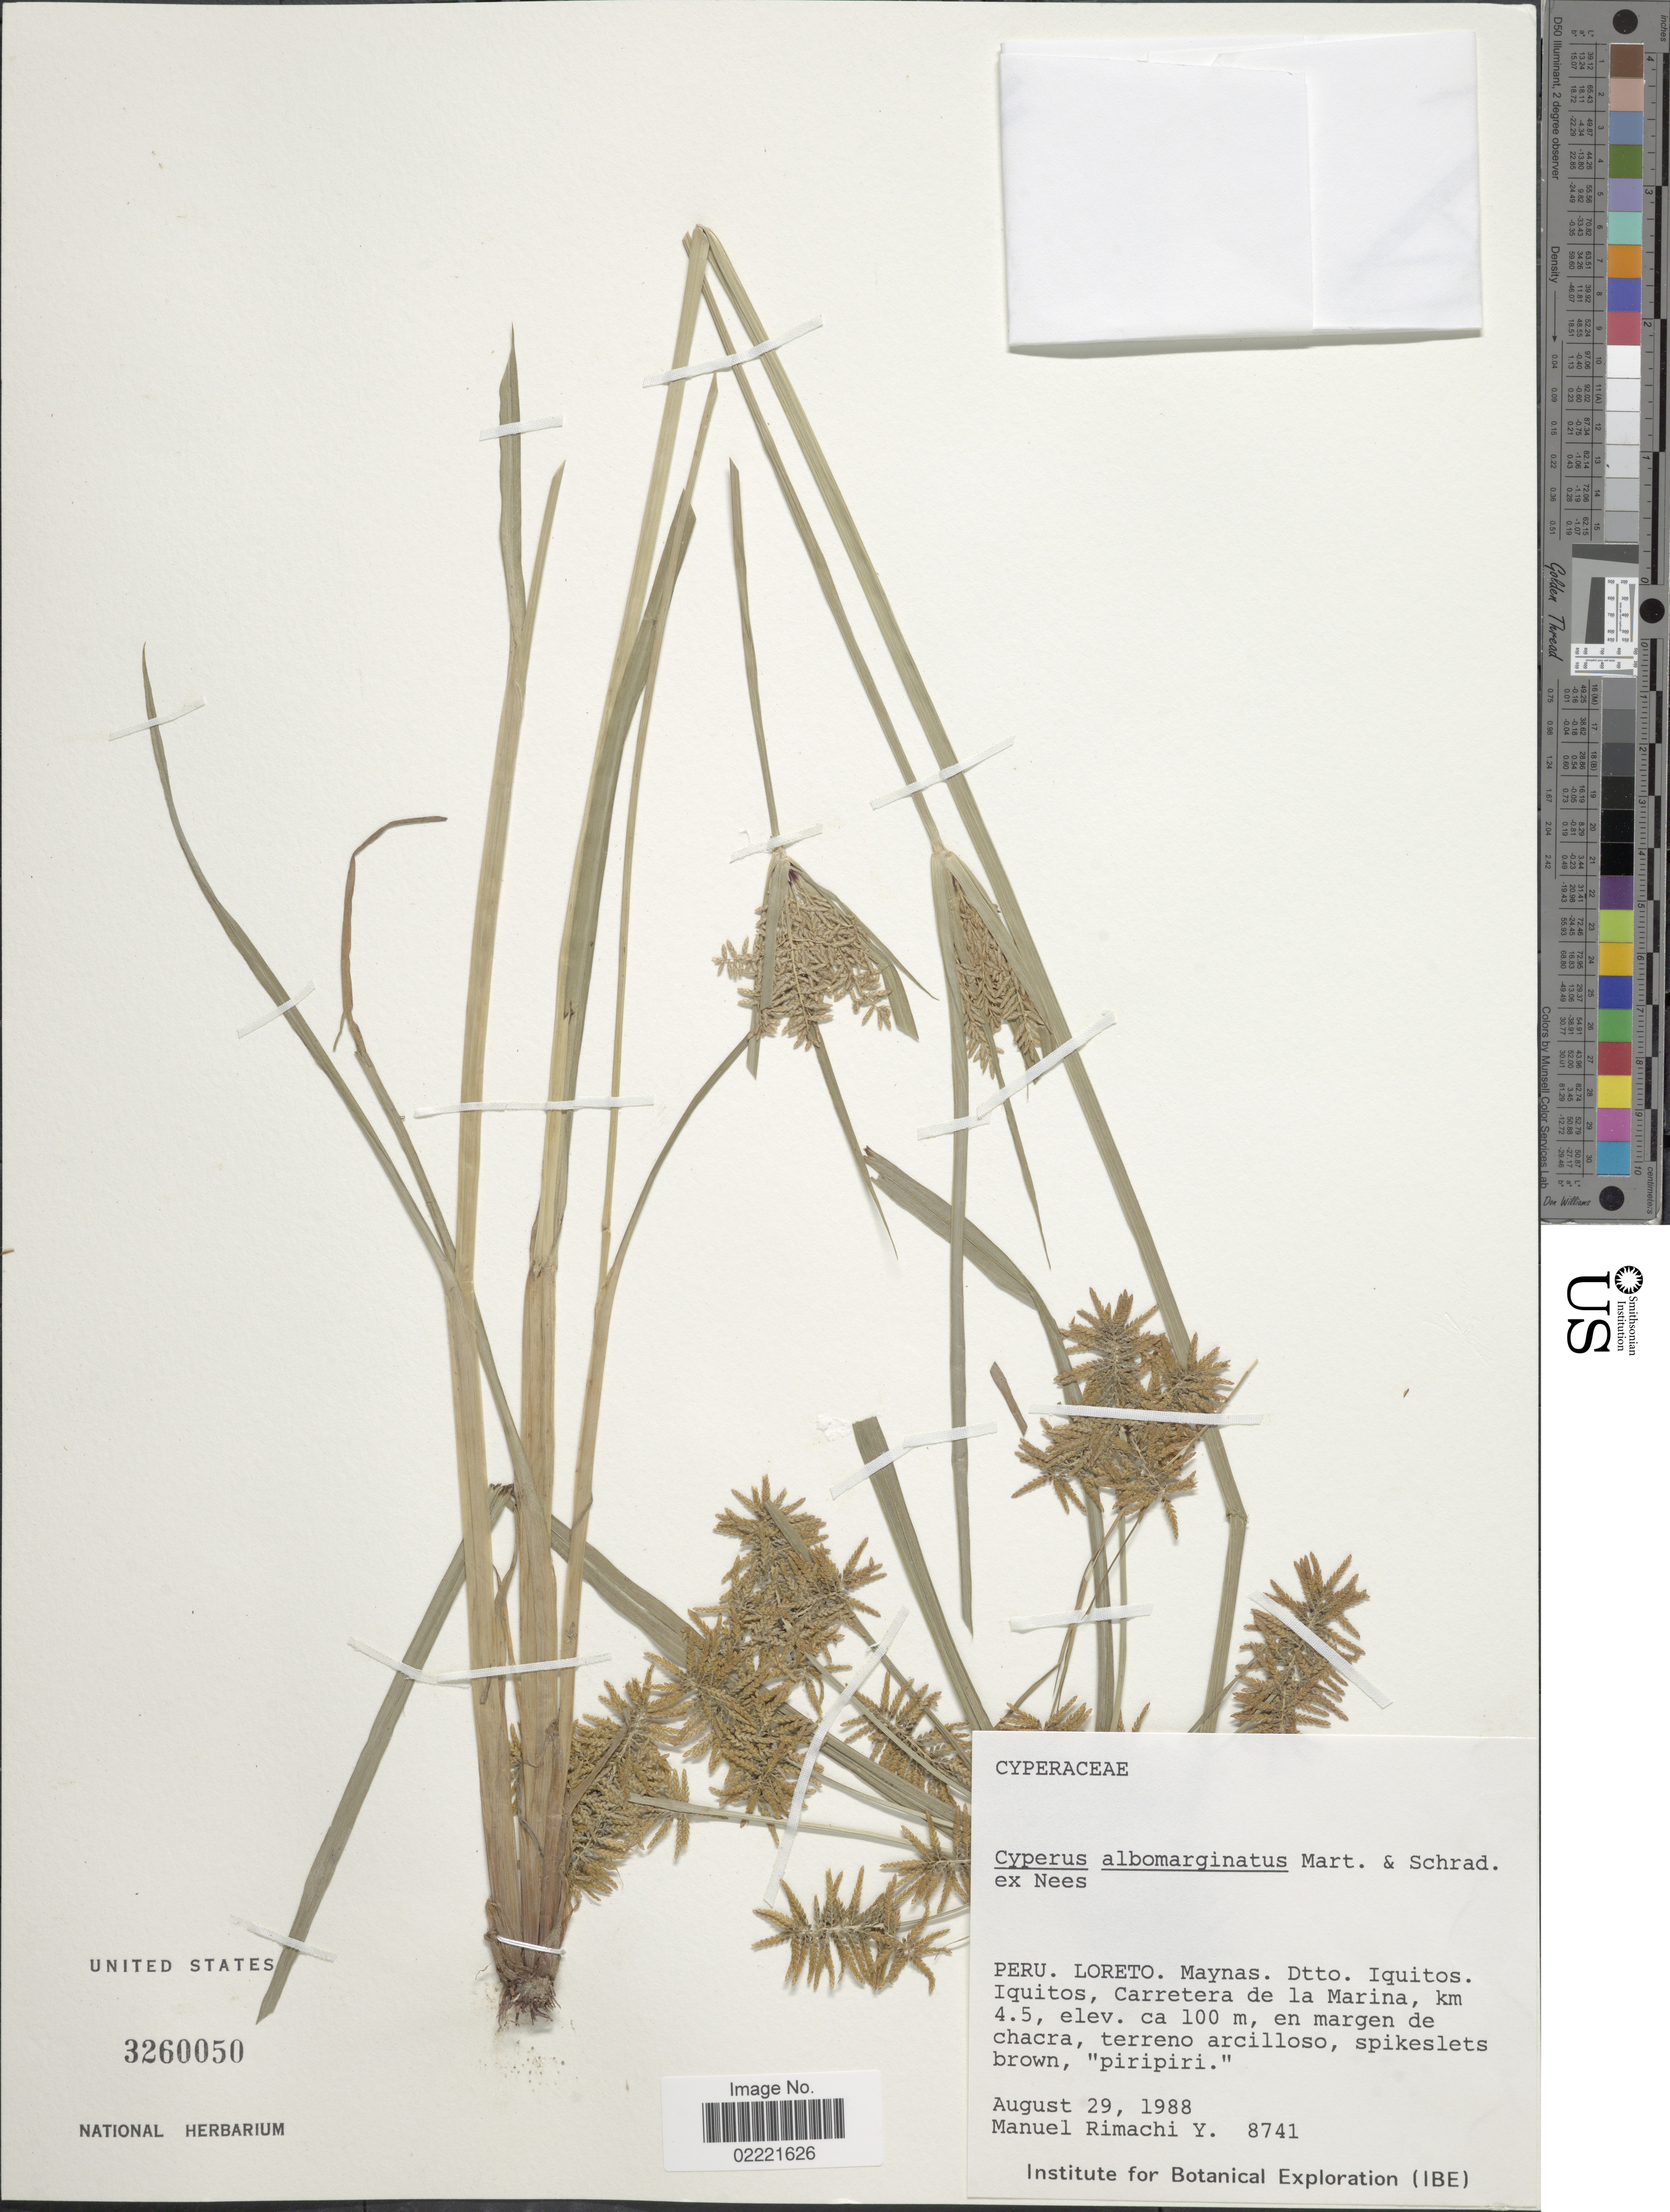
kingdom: Plantae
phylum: Tracheophyta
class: Liliopsida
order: Poales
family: Cyperaceae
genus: Cyperus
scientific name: Cyperus flavicomus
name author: Michx.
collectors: M. Rimachi Y.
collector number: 8741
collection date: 1988-08-29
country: Peru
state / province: Loreto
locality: Maynas, Dtto. Iquitos, Iquitos, Carretera de la Marina, km 4.5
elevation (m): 100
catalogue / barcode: US 3260050